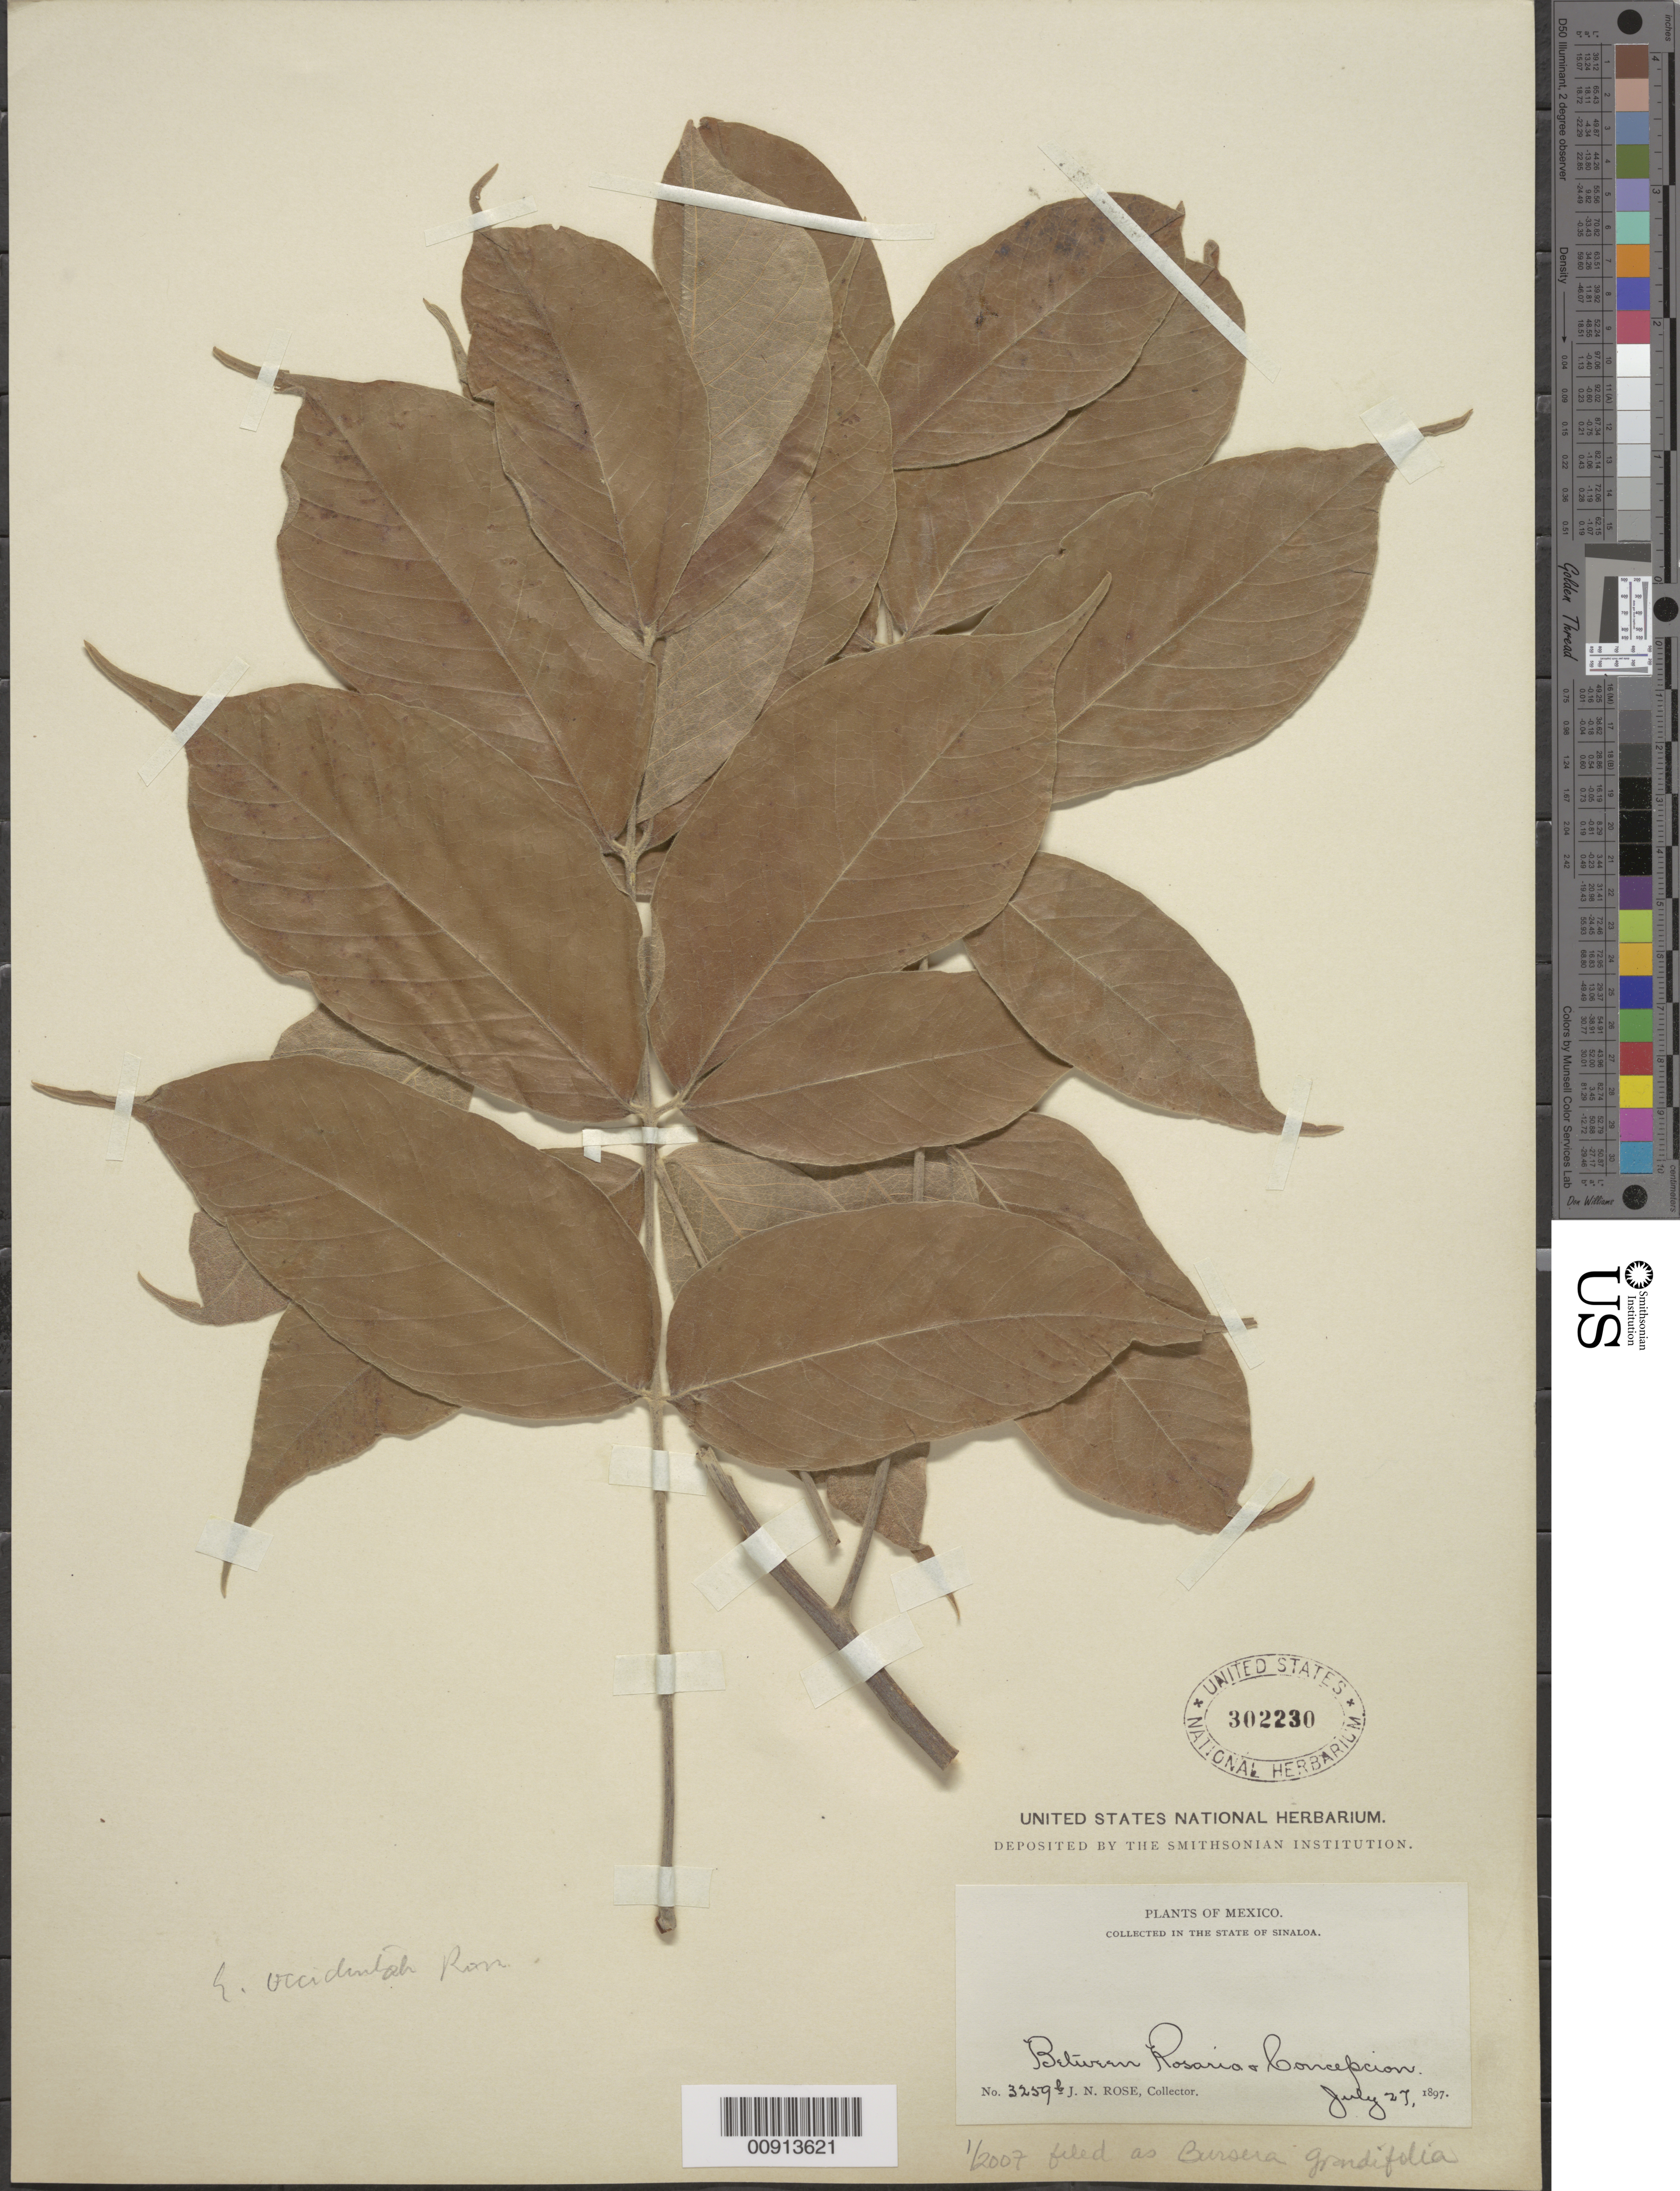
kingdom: Plantae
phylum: Tracheophyta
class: Magnoliopsida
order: Sapindales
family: Burseraceae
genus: Bursera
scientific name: Bursera grandifolia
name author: (Schltdl.) Engl.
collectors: J. N. Rose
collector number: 3259 b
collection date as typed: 27 Jul 1897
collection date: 1897-07-27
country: Mexico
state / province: Sinaloa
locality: Between Rosario & Concepción. State of Sinaloa.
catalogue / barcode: US 302230